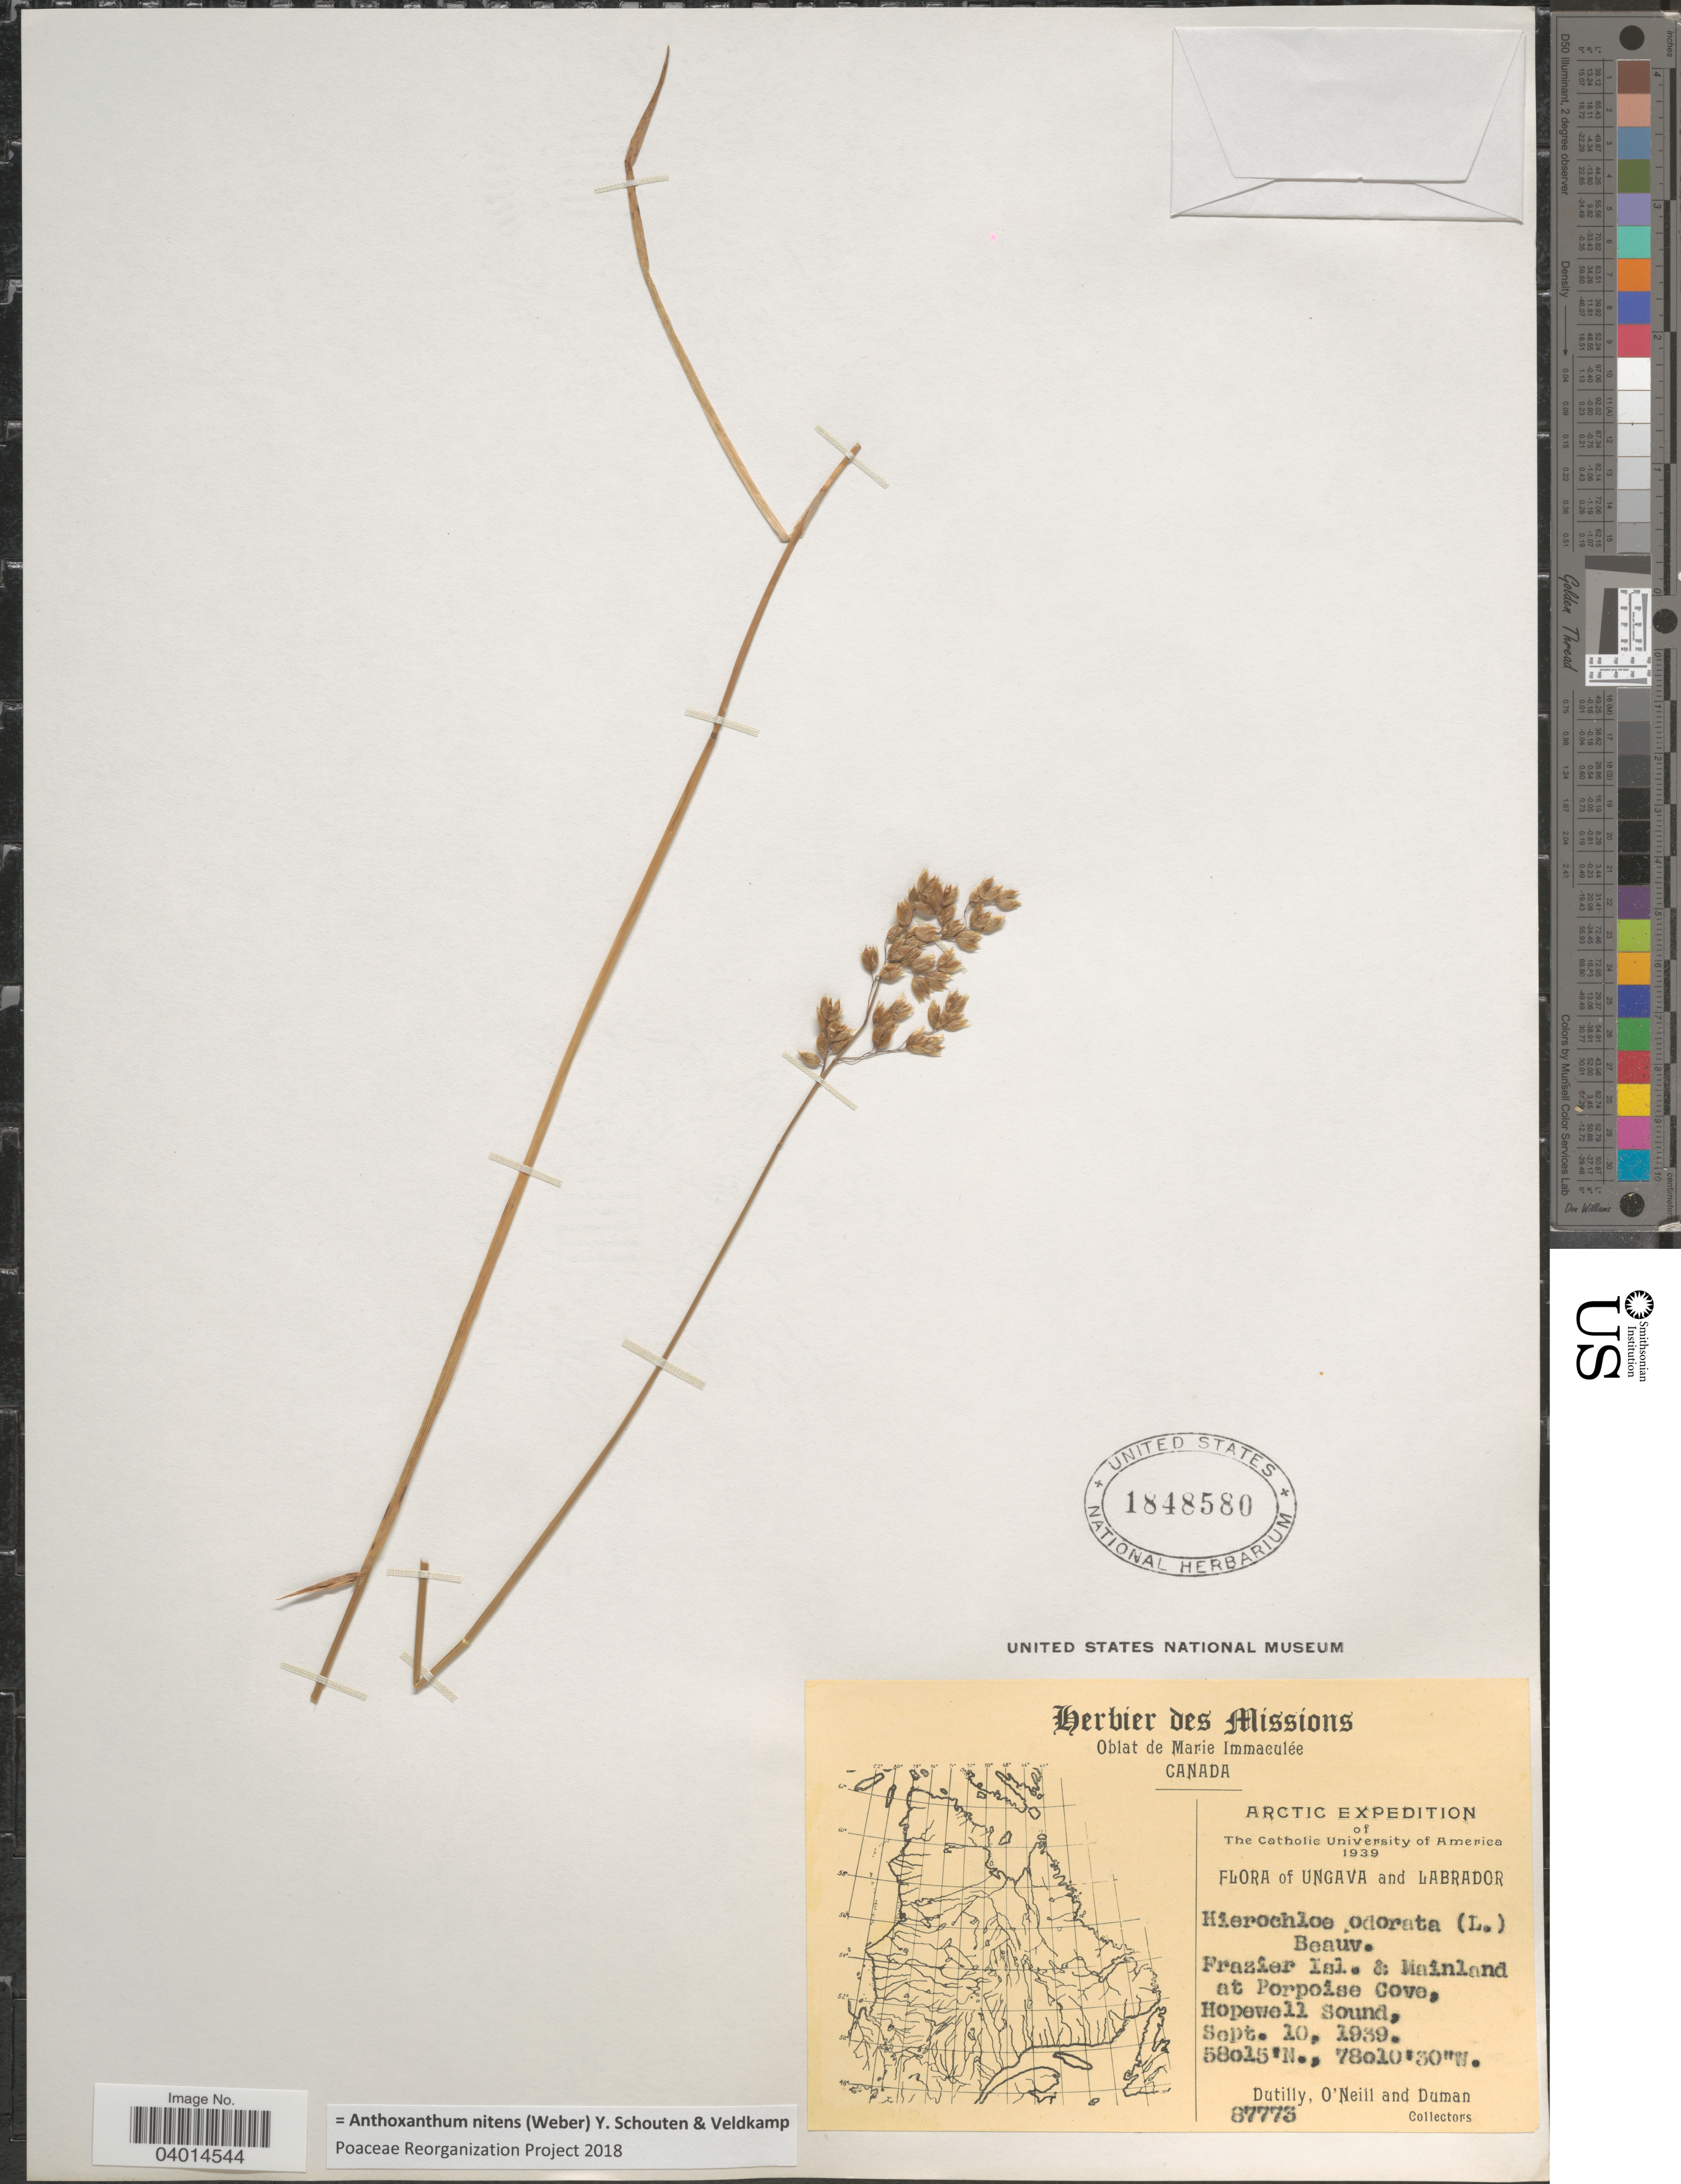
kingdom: Plantae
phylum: Tracheophyta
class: Liliopsida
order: Poales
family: Poaceae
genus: Anthoxanthum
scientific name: Anthoxanthum nitens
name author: (G.H. Weber) R.T.A. Schouten & Veldkamp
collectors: -. Dutilly, -. O'Neill & -. Duman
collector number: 87773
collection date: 1939-09-10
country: Canada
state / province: Newfoundland and Labrador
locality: Ungava and Labrador. Frazier Isl. & Mainland at Porpoise Cove, Hopewell Sound.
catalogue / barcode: US 1848580